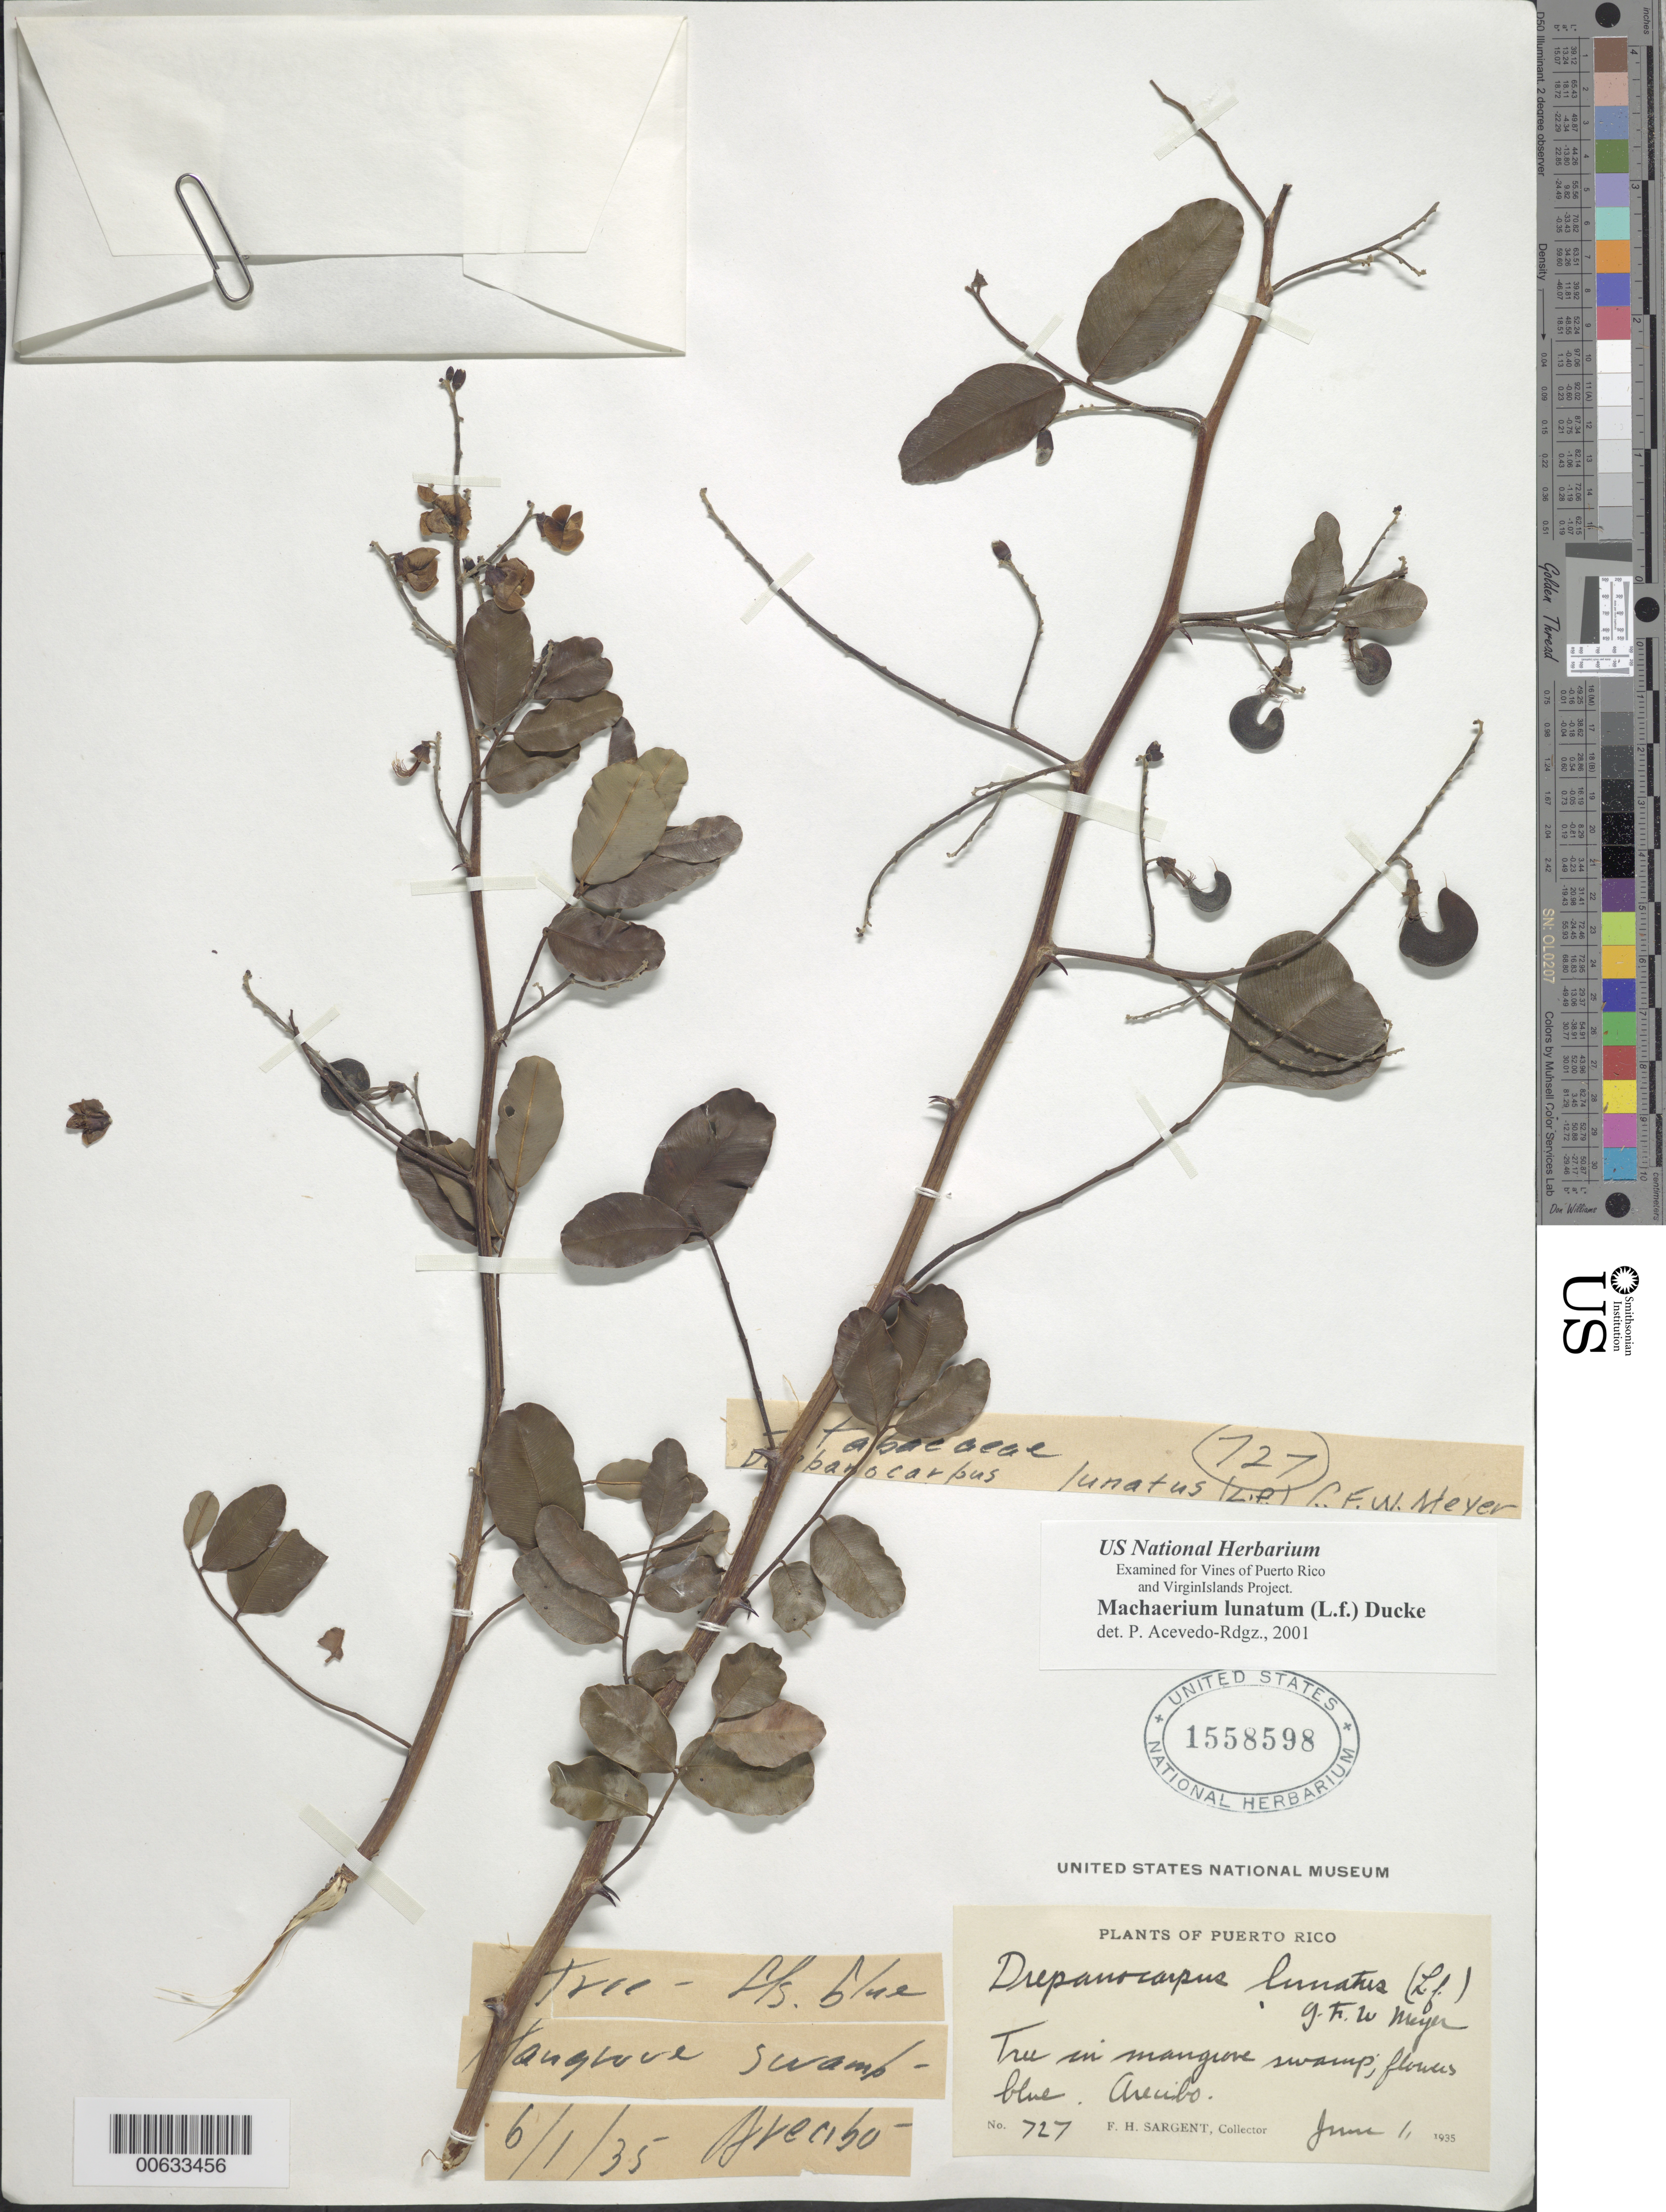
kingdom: Plantae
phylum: Tracheophyta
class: Magnoliopsida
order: Fabales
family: Fabaceae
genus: Machaerium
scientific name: Machaerium lunatum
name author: (L. f.) Ducke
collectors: F. H. Sargent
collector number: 727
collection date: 1935-06-01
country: Puerto Rico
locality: Puerto Rico, Tree in mangrove swamp. Arecibo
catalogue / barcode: US 1558598